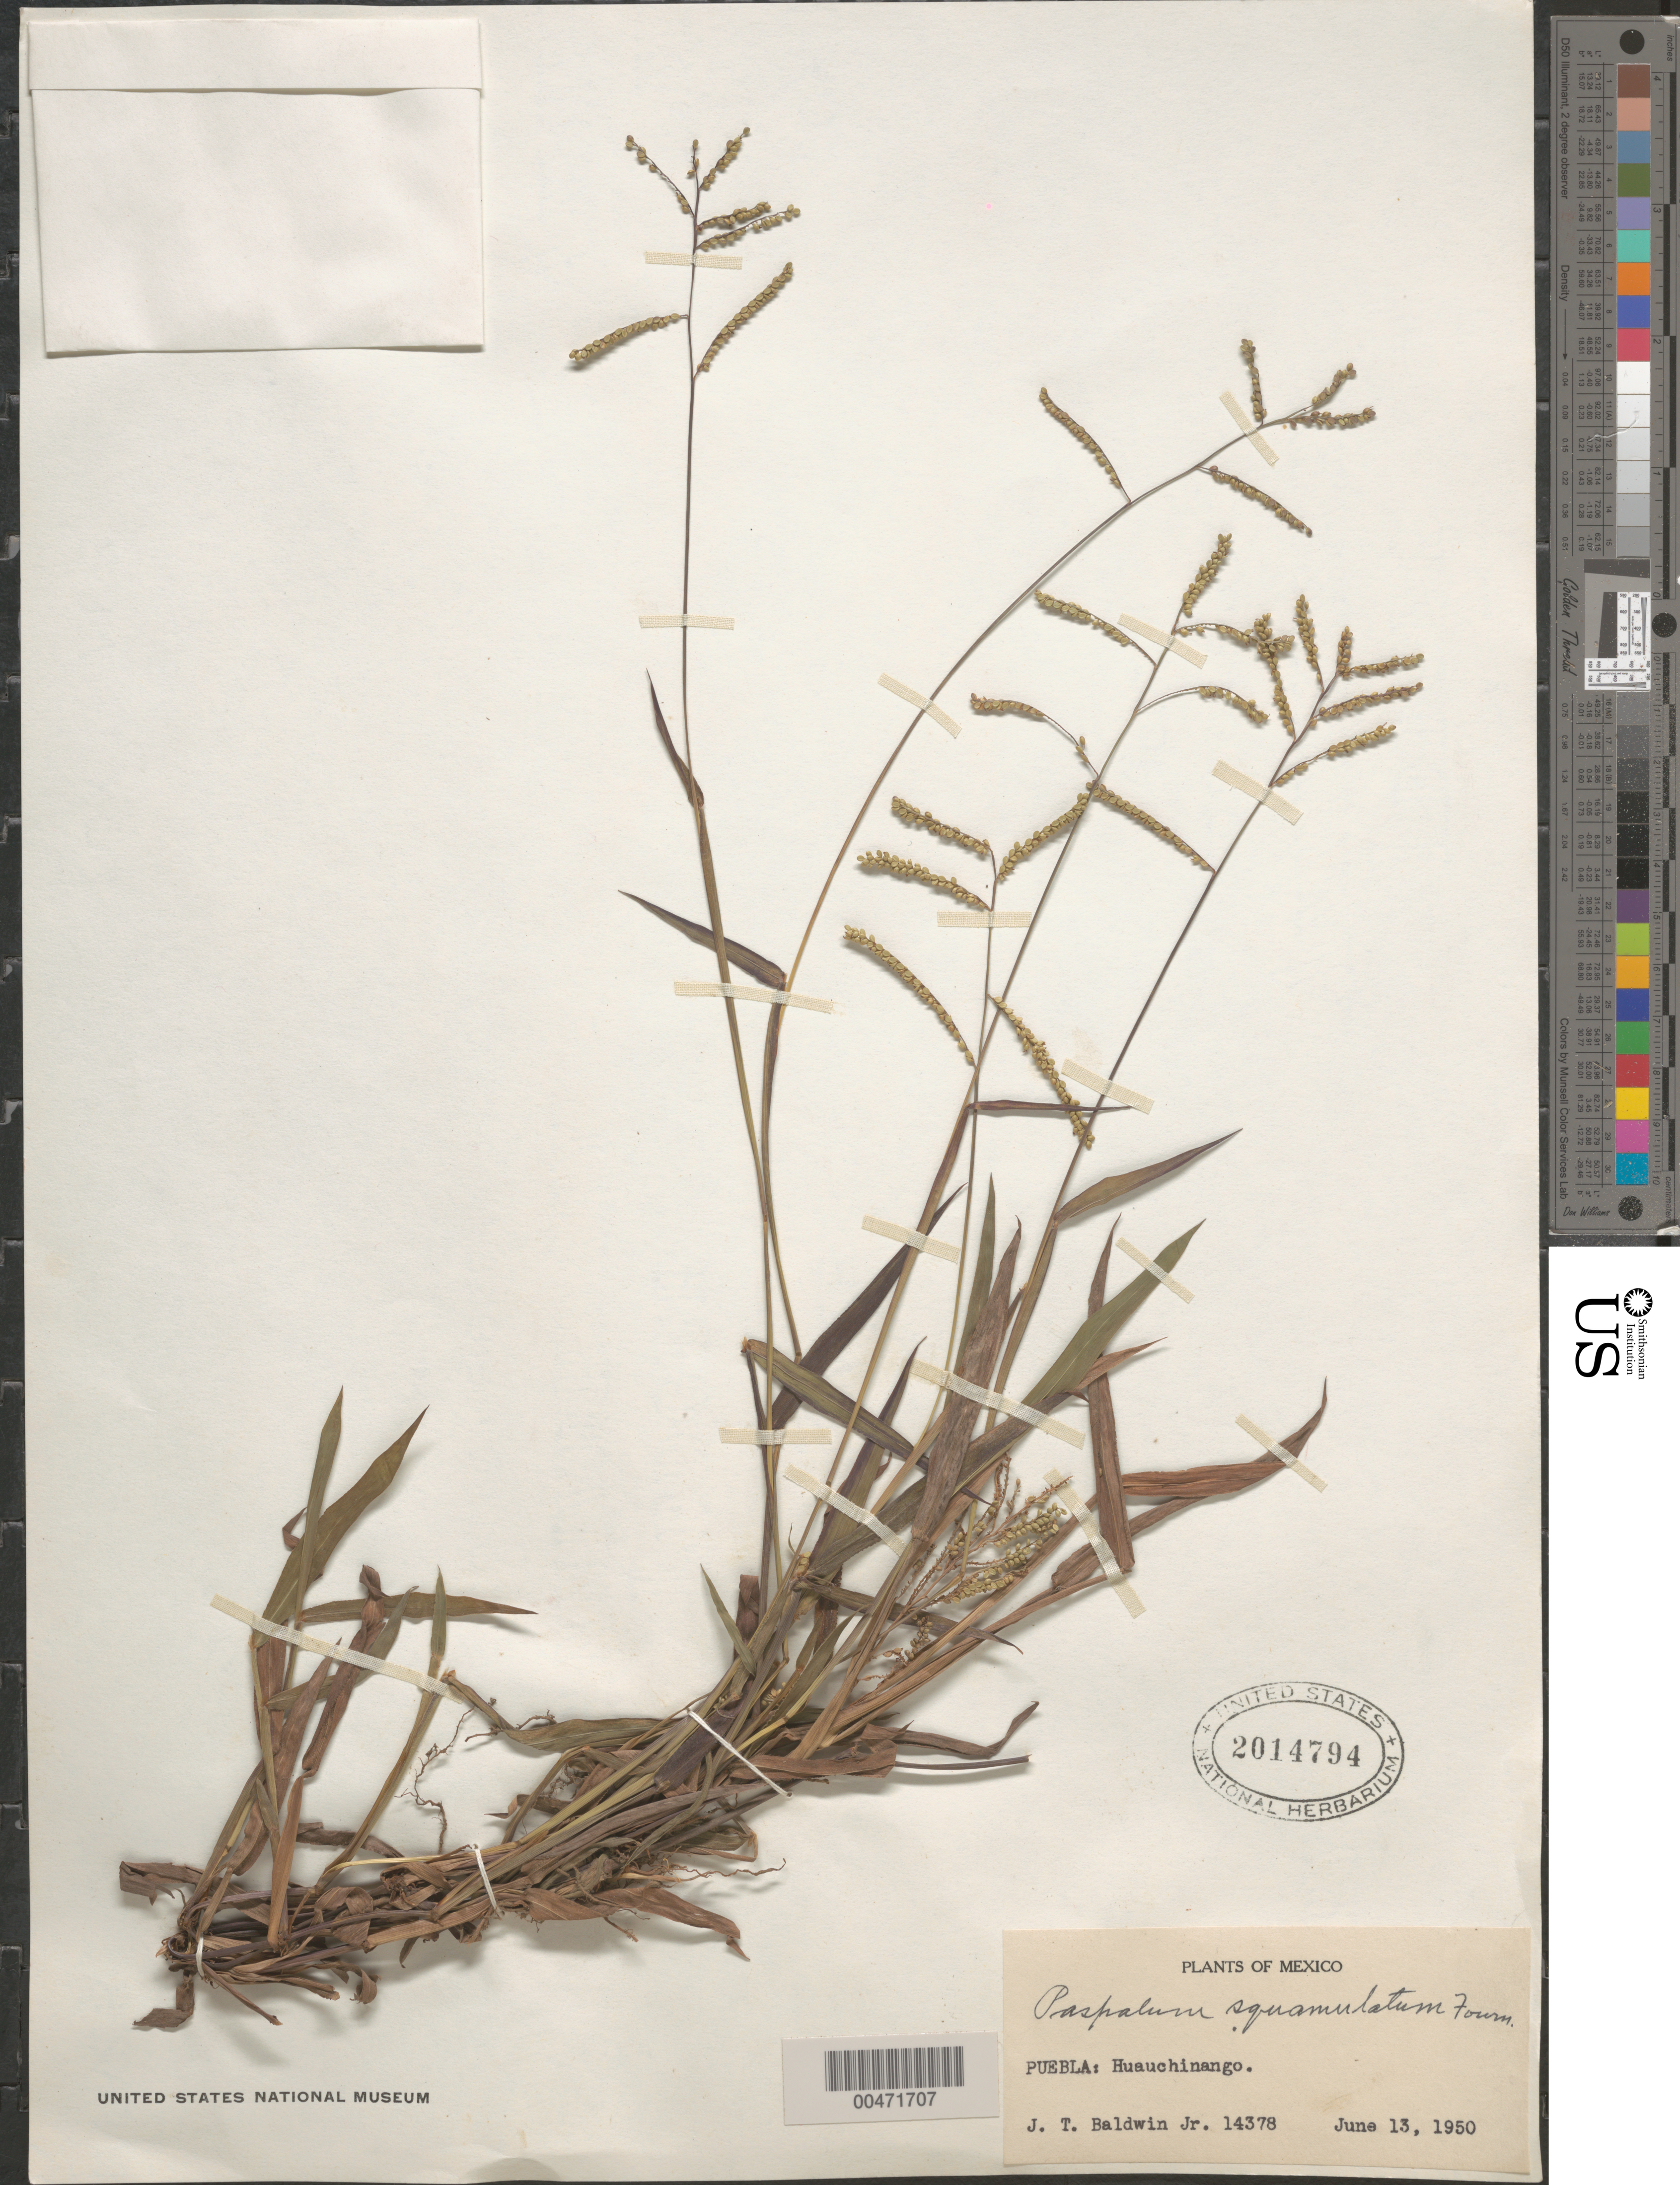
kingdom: Plantae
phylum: Tracheophyta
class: Liliopsida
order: Poales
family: Poaceae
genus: Paspalum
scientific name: Paspalum squamulatum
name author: E. Fourn.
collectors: J. T. Baldwin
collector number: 14378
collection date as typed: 13 Jun 1950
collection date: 1950-06-13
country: Mexico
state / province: Puebla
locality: Huauchinango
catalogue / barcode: US 2014794